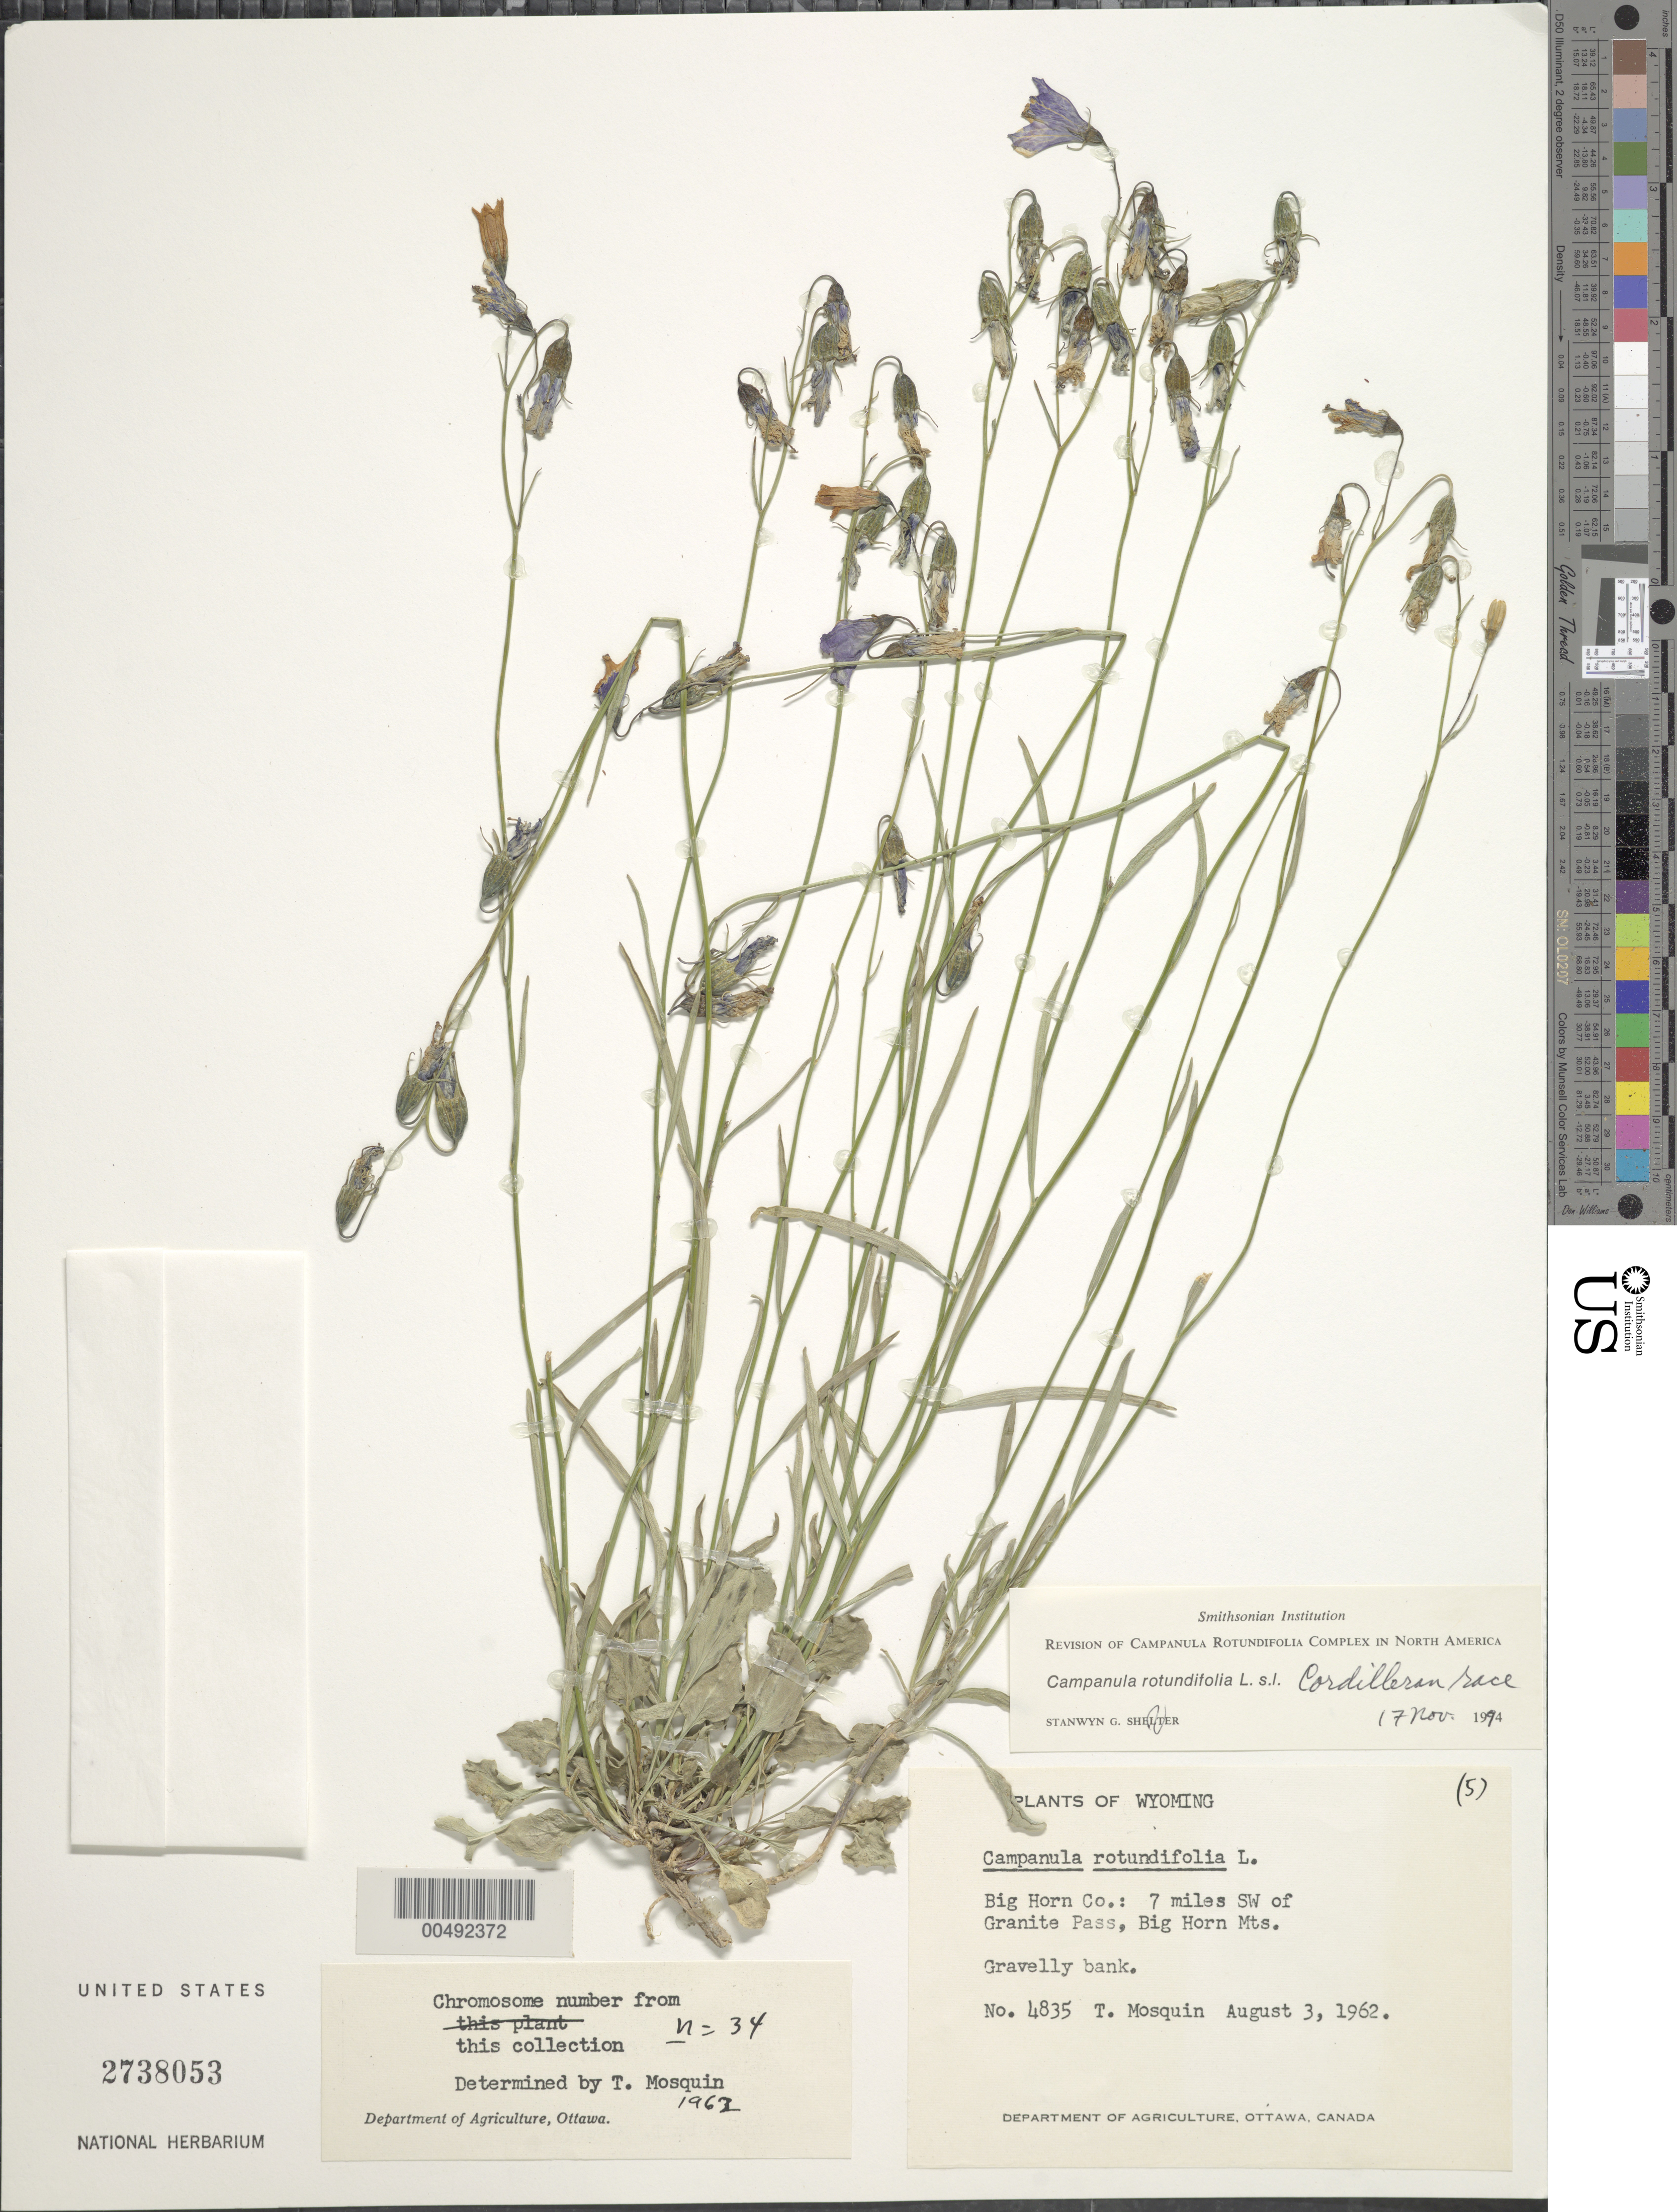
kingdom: Plantae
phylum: Tracheophyta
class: Magnoliopsida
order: Asterales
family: Campanulaceae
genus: Campanula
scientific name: Campanula rotundifolia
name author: L.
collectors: T. Mosquin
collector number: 4835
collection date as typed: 03 Aug 1962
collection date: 1962-08-03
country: United States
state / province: Wyoming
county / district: Big Horn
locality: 7 mi. SW of Granite Pass, Big Horn Mts.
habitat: gravelly bank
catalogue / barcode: US 2738053